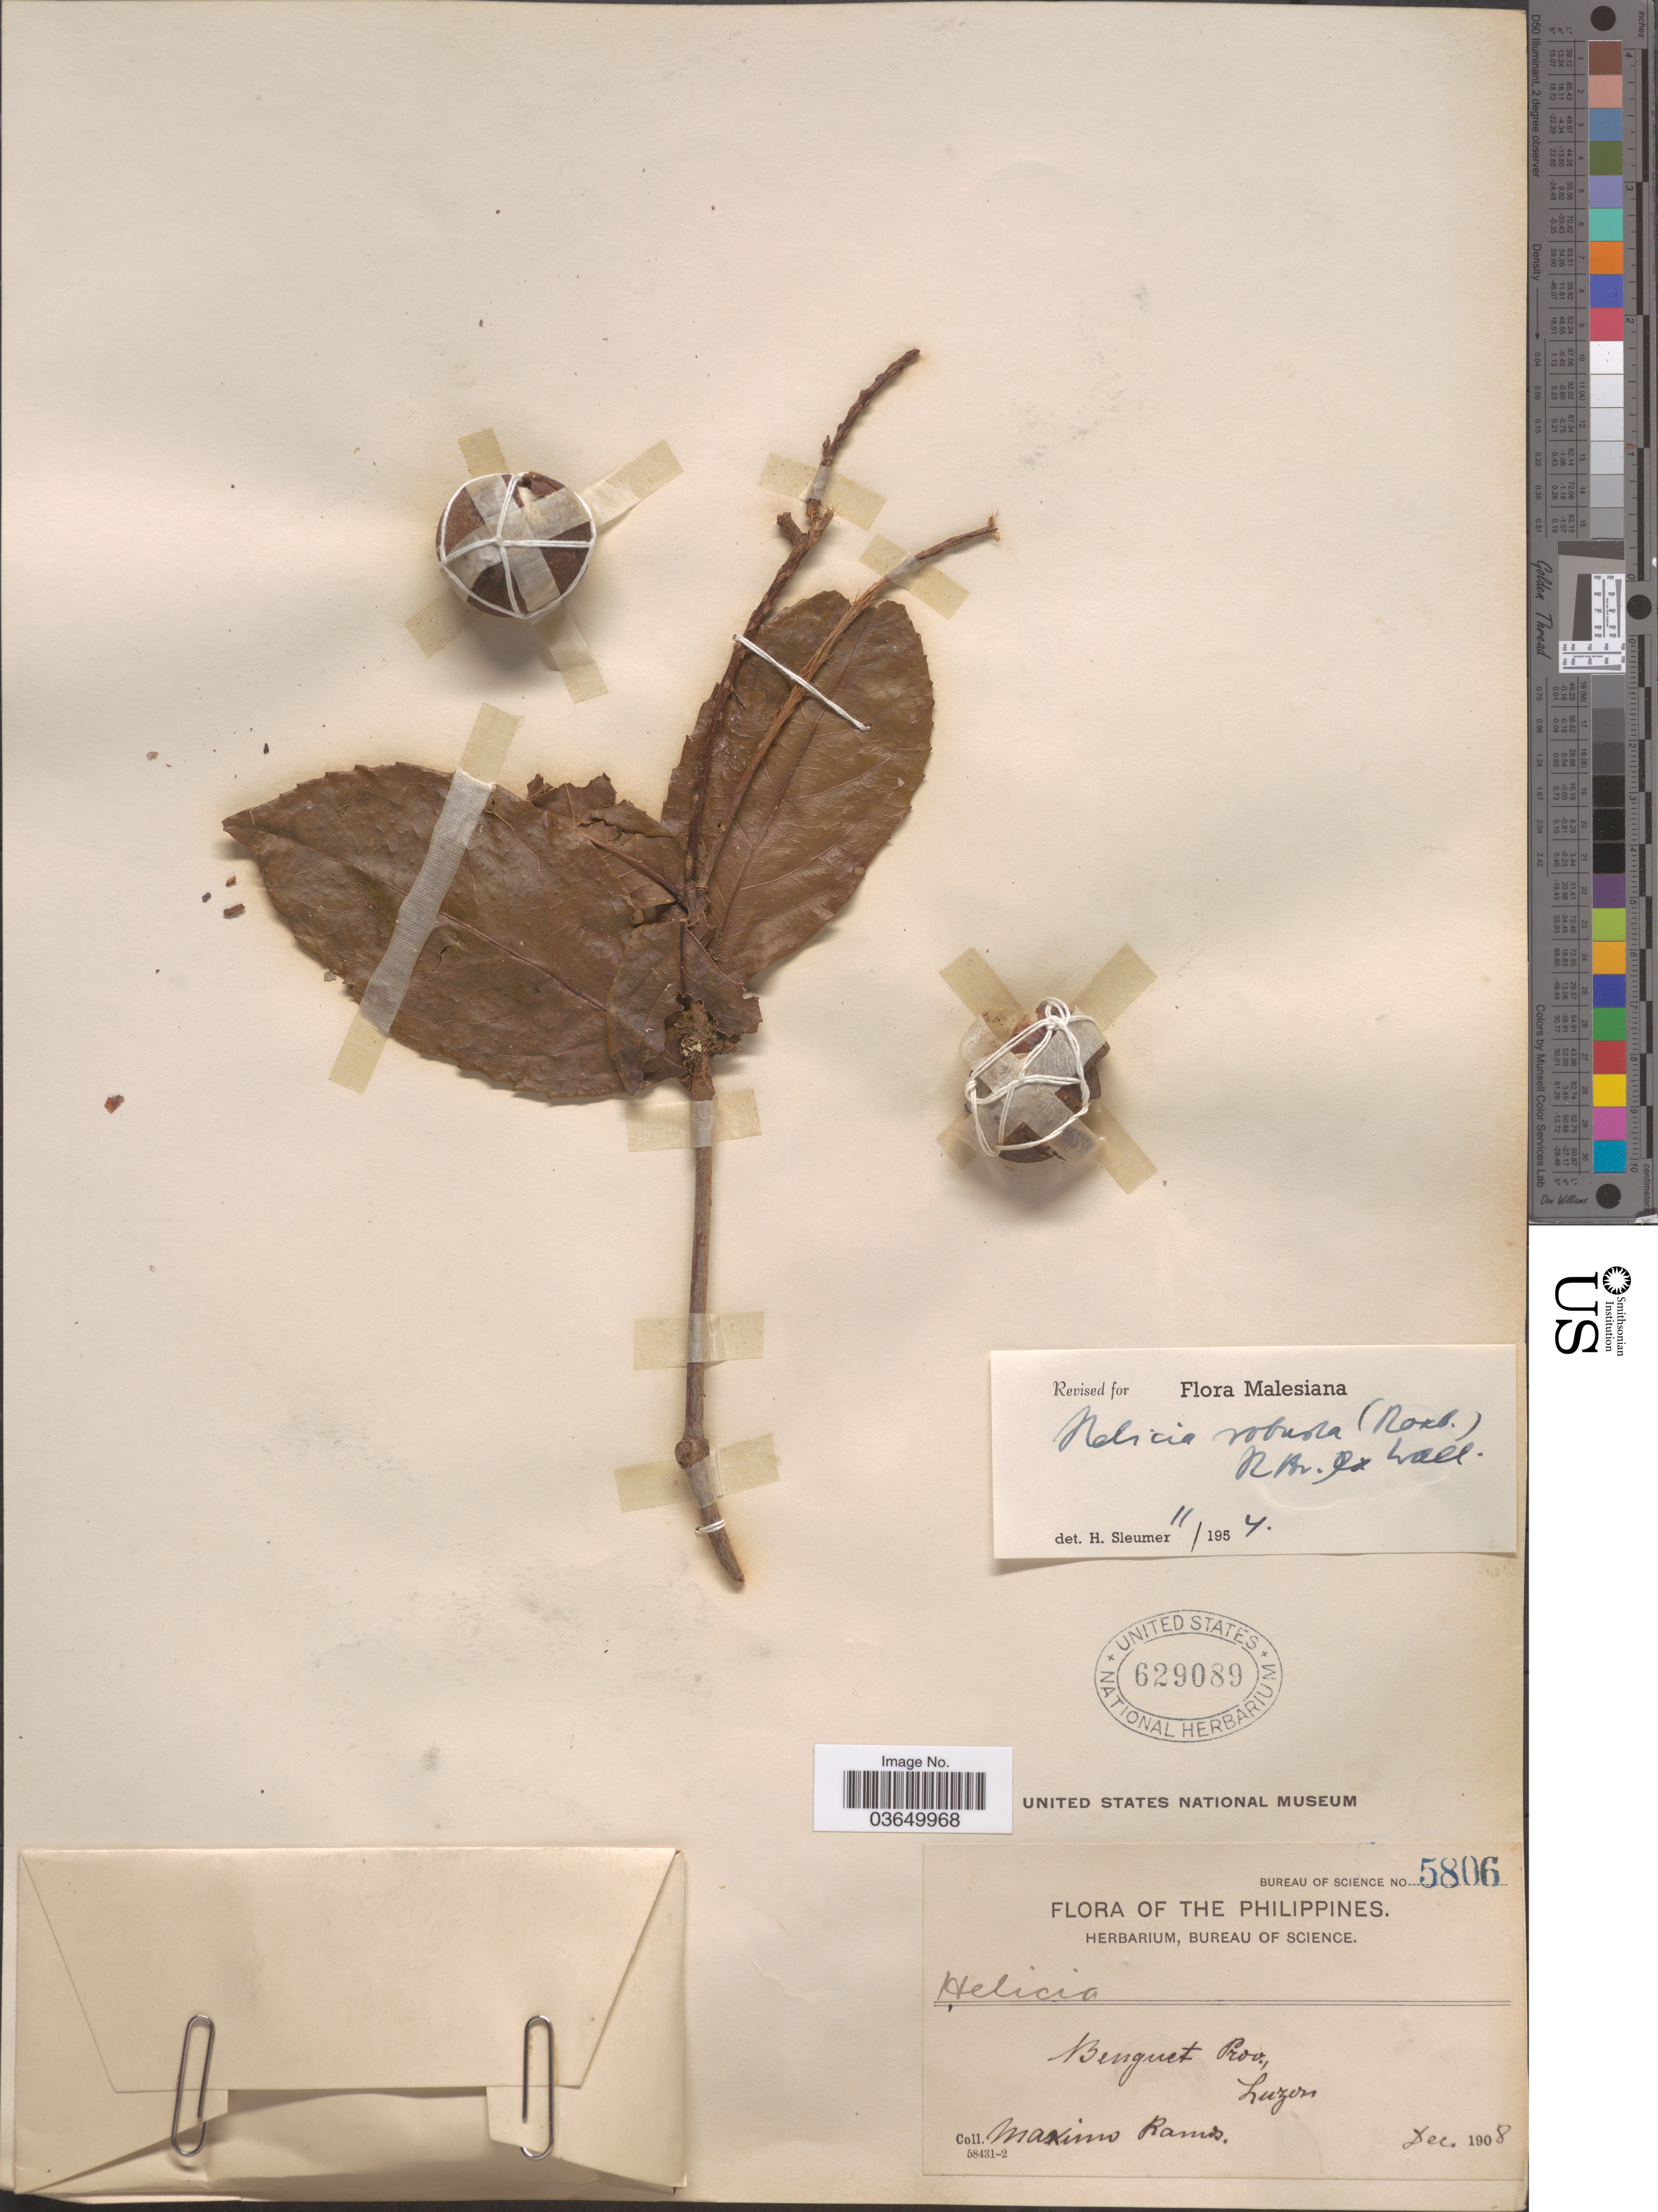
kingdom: Plantae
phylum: Tracheophyta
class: Magnoliopsida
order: Proteales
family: Proteaceae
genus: Helicia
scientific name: Helicia robusta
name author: (Roxb.) R. Br. ex Blume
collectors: M. Ramos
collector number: Bureau of Science 5806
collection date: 1908-12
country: Philippines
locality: Benguet Prov., Luzon.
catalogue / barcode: US 629089